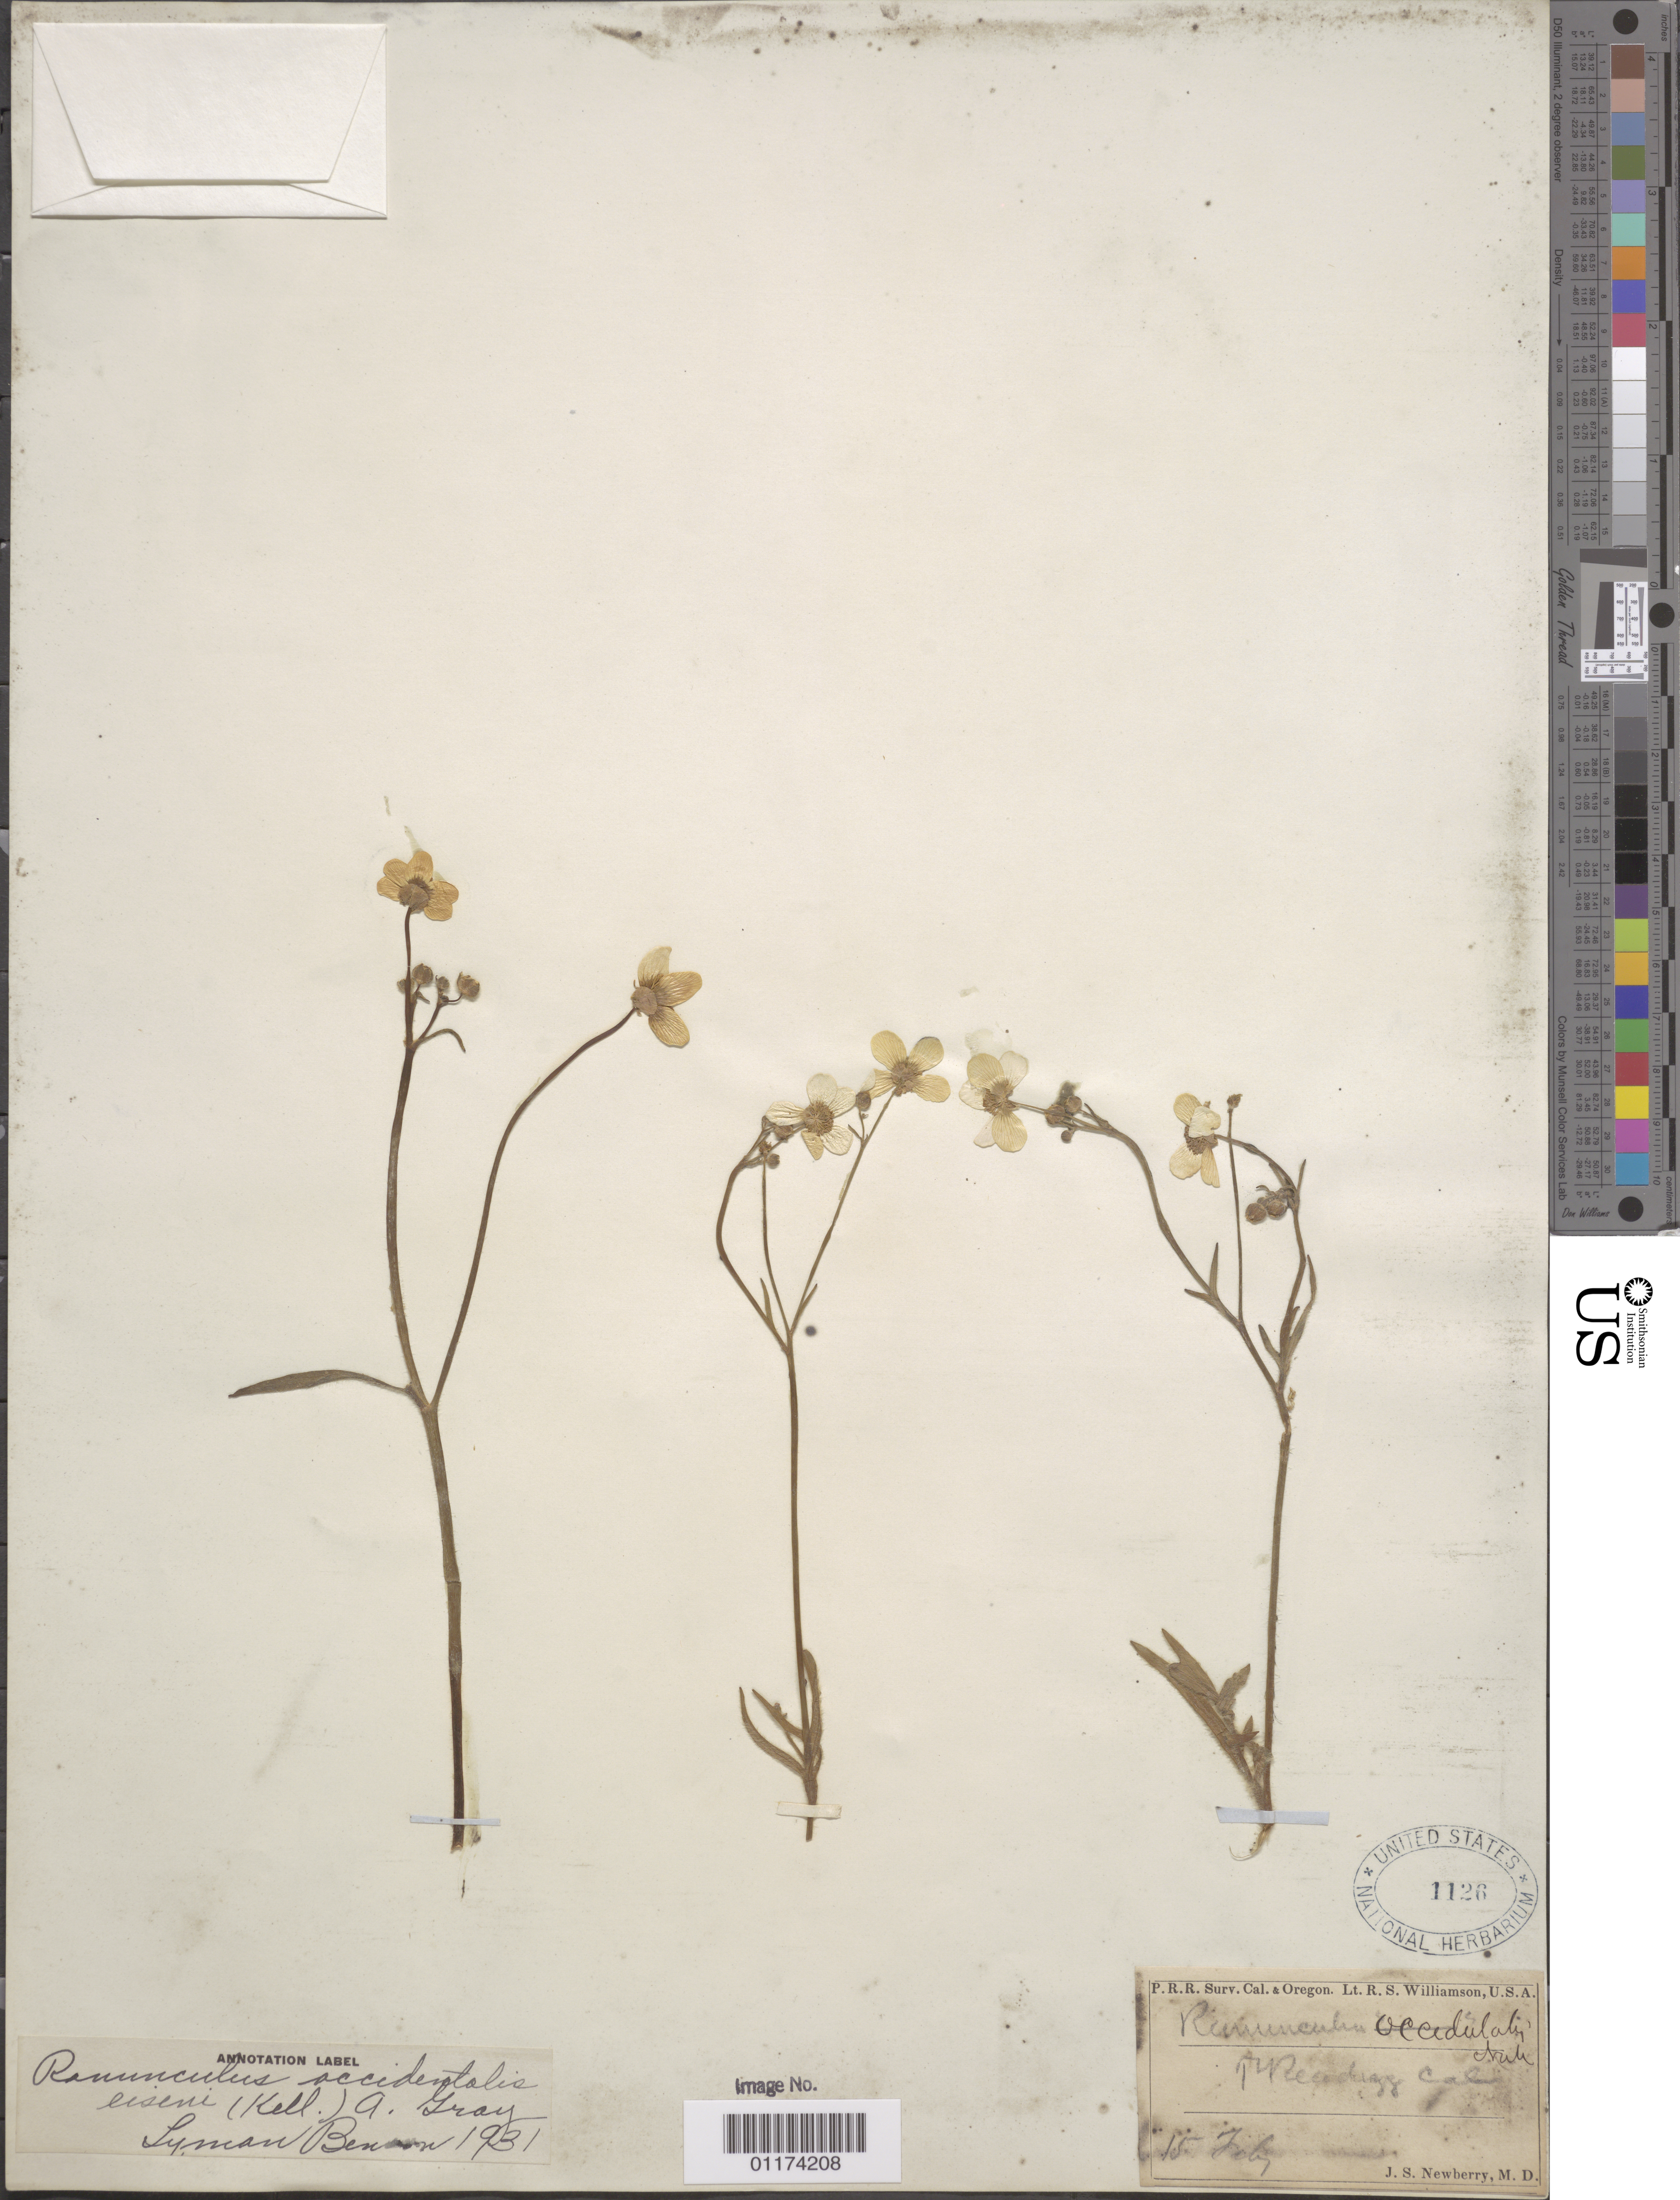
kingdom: Plantae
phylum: Tracheophyta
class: Magnoliopsida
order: Ranunculales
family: Ranunculaceae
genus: Ranunculus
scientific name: Ranunculus occidentalis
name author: Nutt.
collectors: J. S. Newberry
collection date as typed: Apr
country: United States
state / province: California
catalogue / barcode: US 1126